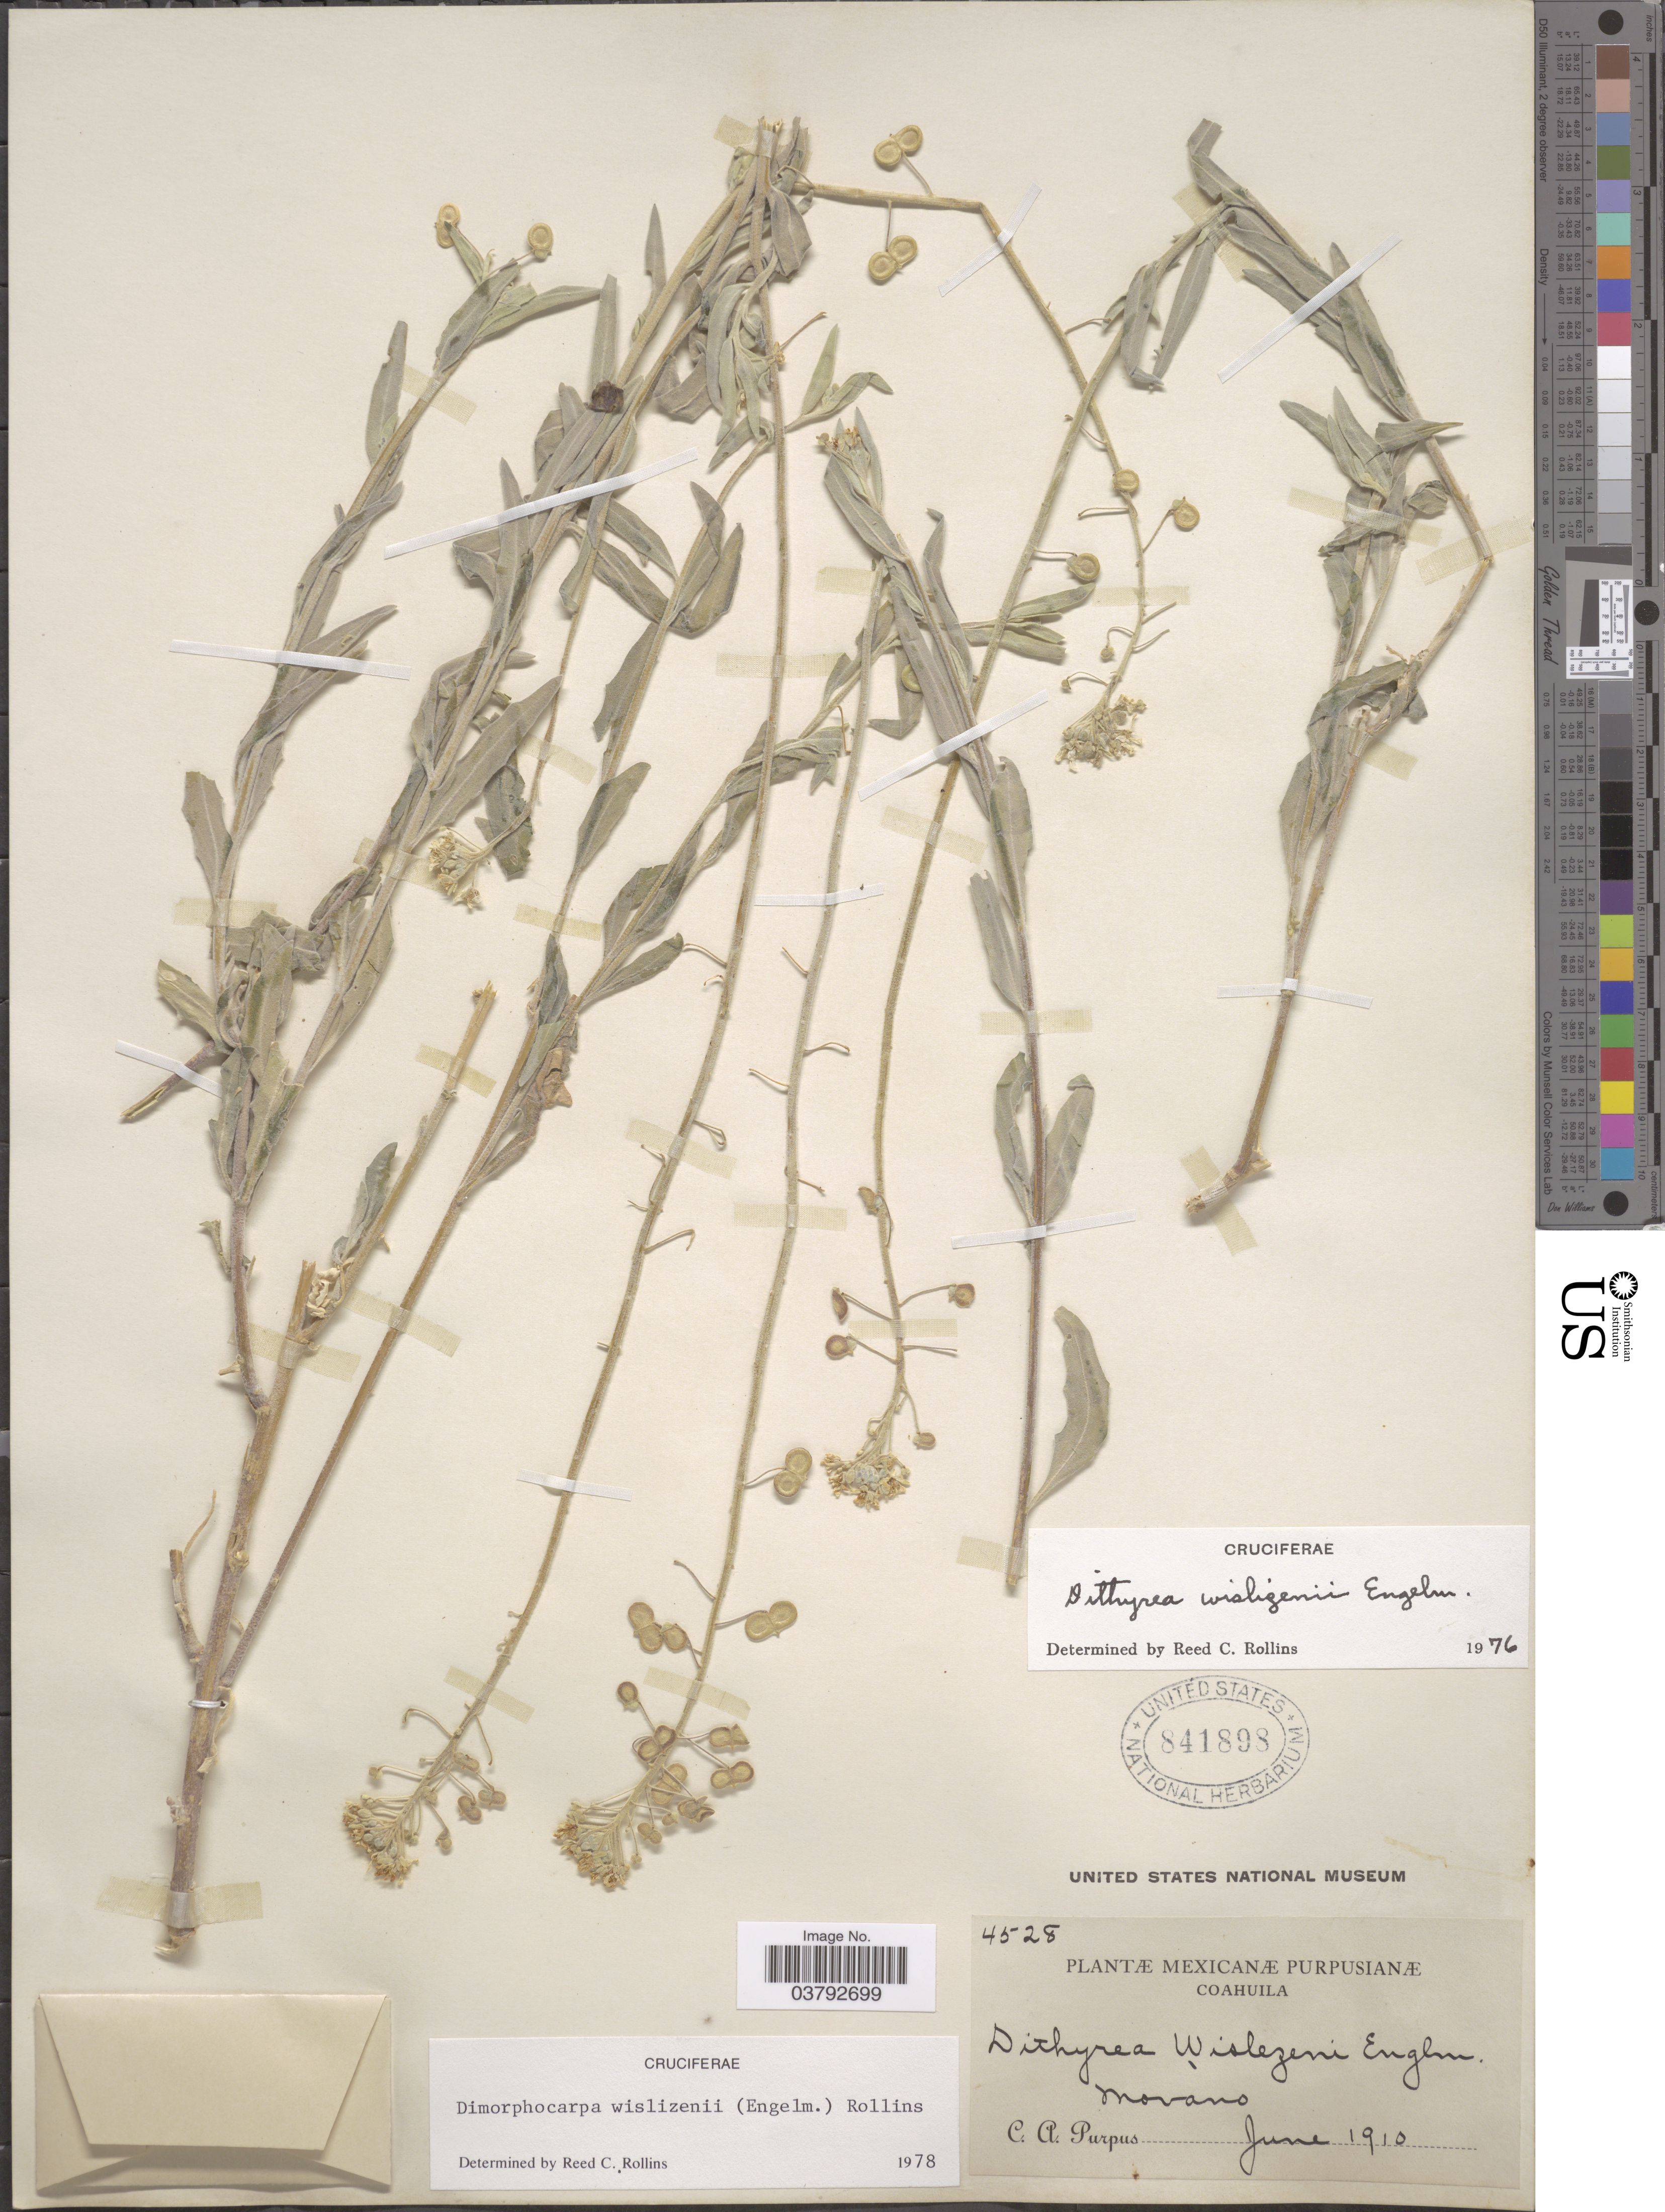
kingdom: Plantae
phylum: Tracheophyta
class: Magnoliopsida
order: Brassicales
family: Brassicaceae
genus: Dithyrea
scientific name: Dithyrea wislizeni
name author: Engelm.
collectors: C. A. Purpus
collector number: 4528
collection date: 1910-06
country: Mexico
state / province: Coahuila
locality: Morano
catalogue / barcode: US 841898